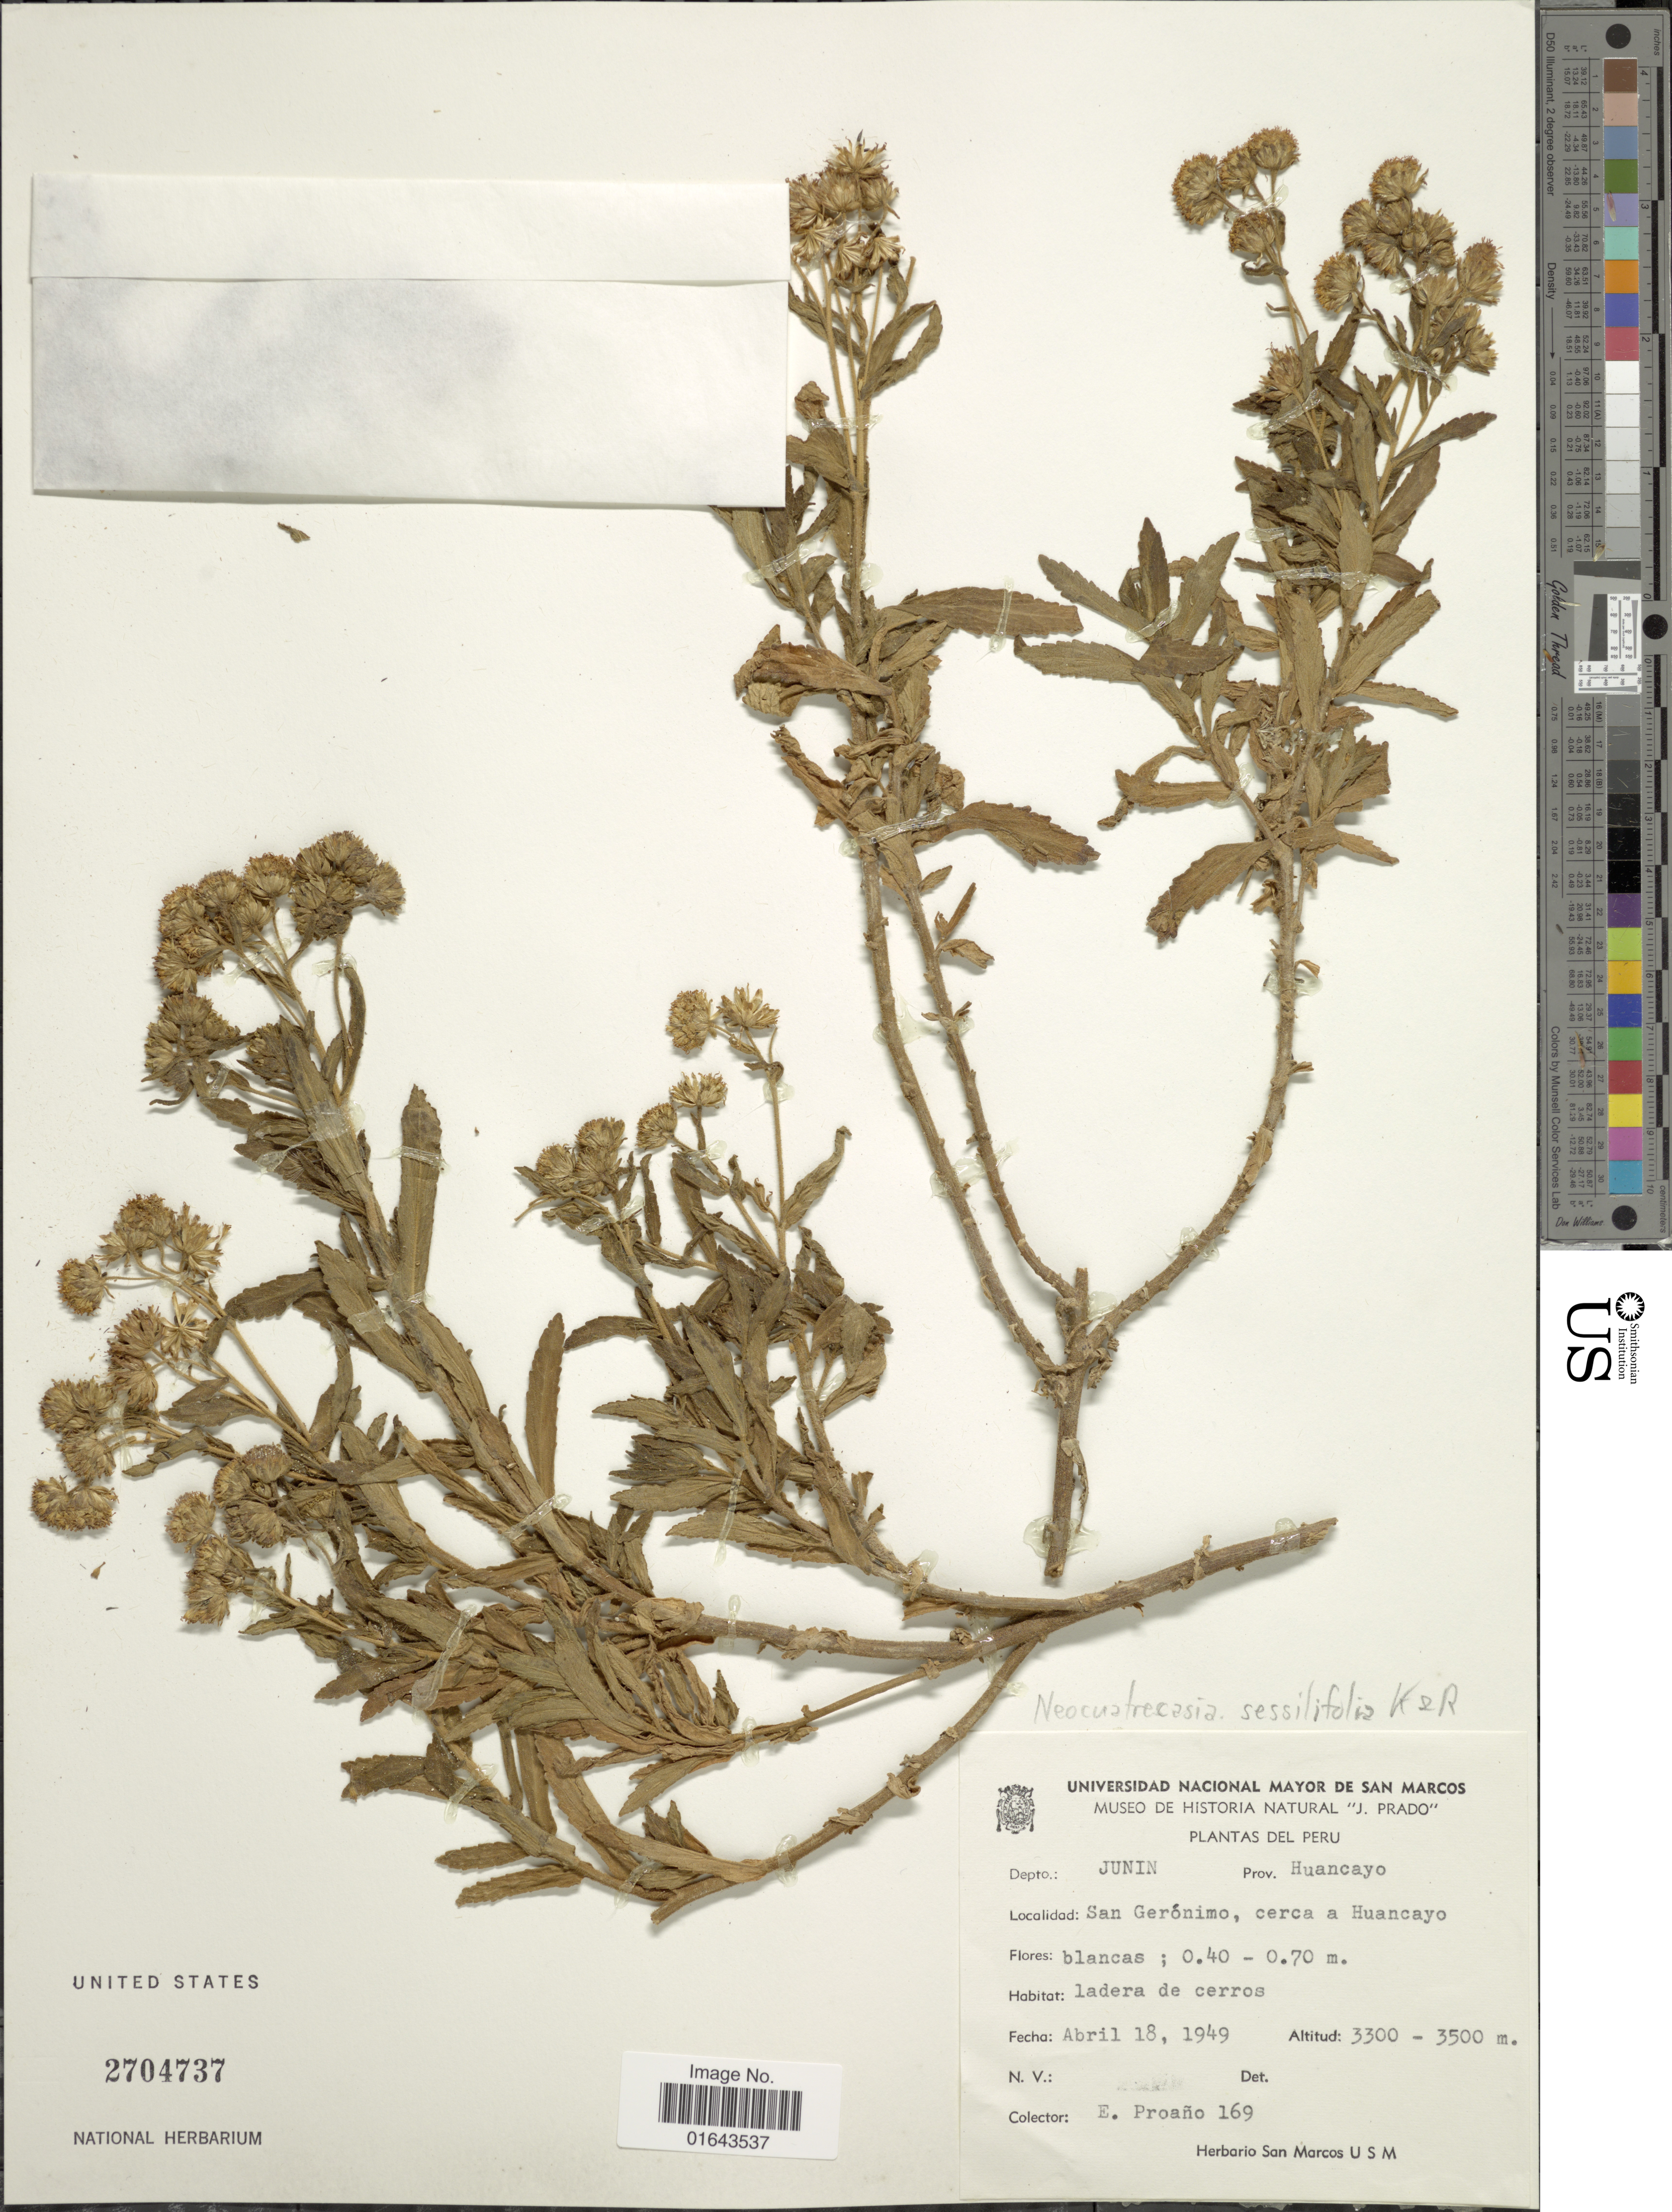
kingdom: Plantae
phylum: Tracheophyta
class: Magnoliopsida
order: Asterales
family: Asteraceae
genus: Neocuatrecasia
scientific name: Neocuatrecasia sessilifolia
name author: R.M. King & H. Rob.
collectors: E. Proaño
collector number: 169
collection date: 1949-04-18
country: Peru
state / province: Junín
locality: Depto.: Junin. Prov. Huancayo. San Gerónimo, cerca a Huancayo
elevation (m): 3300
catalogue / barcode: US 2704737